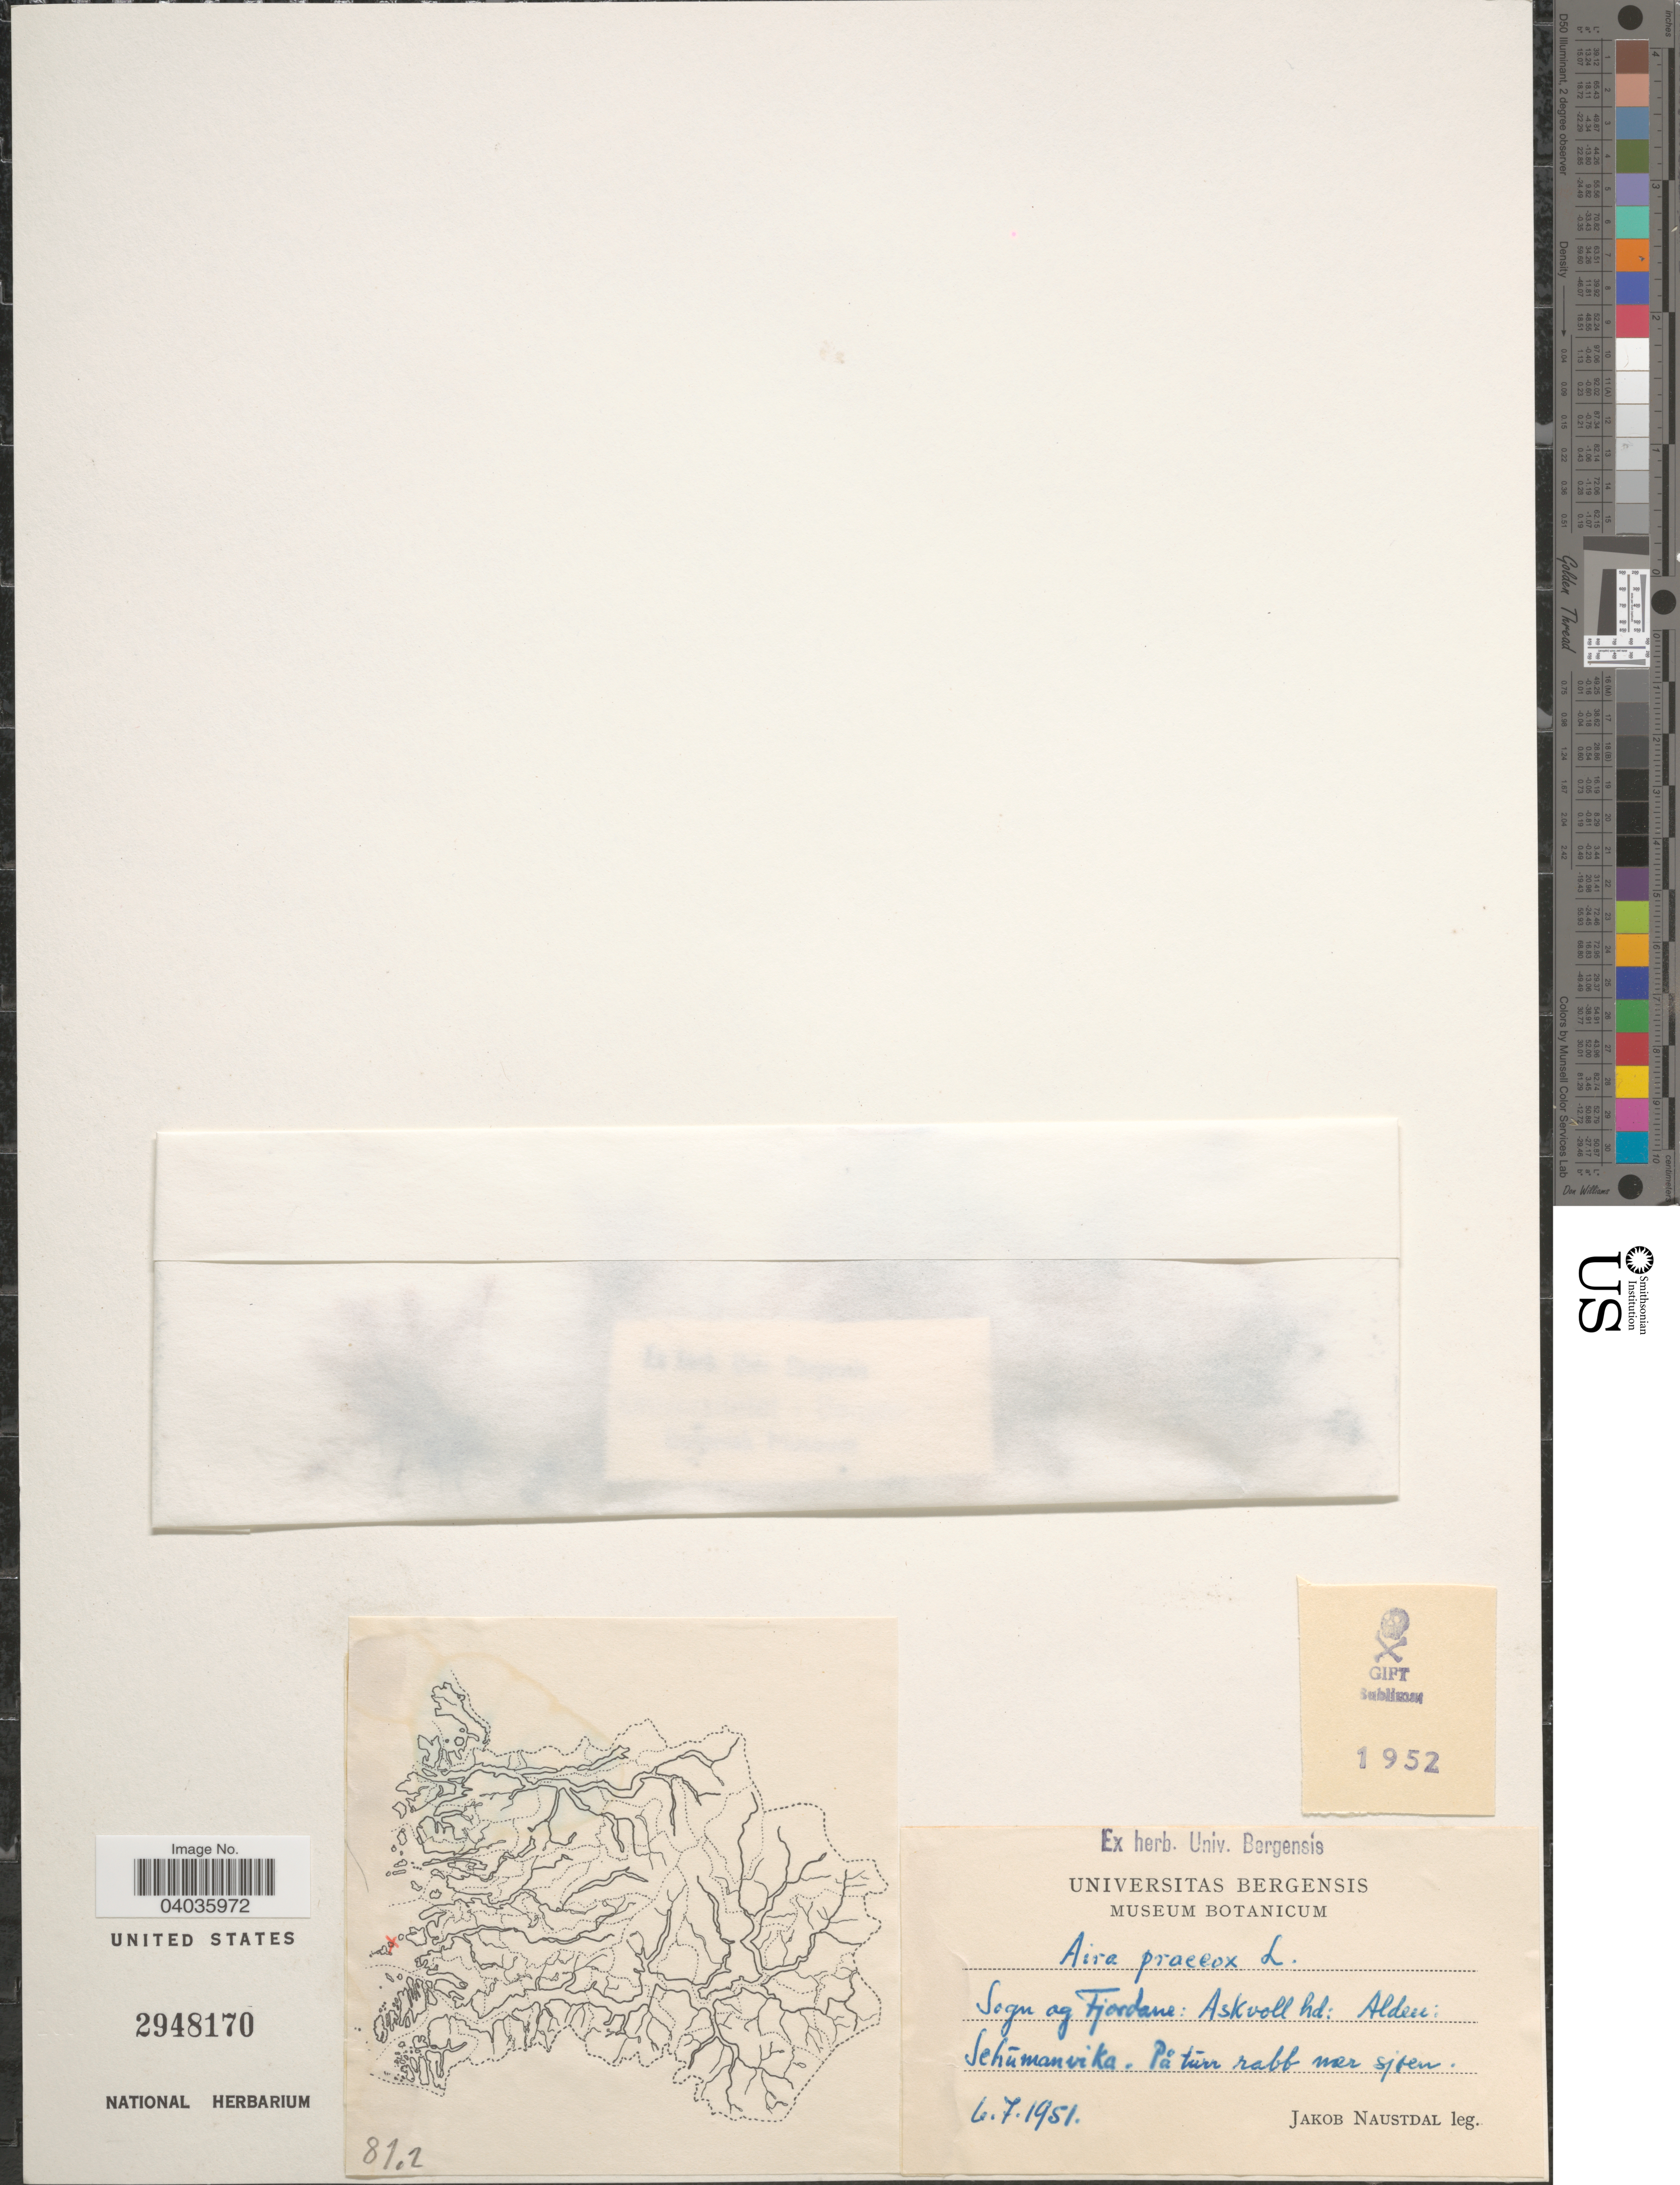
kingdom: Plantae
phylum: Tracheophyta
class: Liliopsida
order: Poales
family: Poaceae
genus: Aira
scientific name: Aira praecox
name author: L.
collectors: J. Naustdal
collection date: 1951-07-06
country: Norway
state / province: Sogn og Fjordane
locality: Askvoll hd: Alden: Schúmanvika. Påturr rabb mer sjoen.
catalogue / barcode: US 2948170